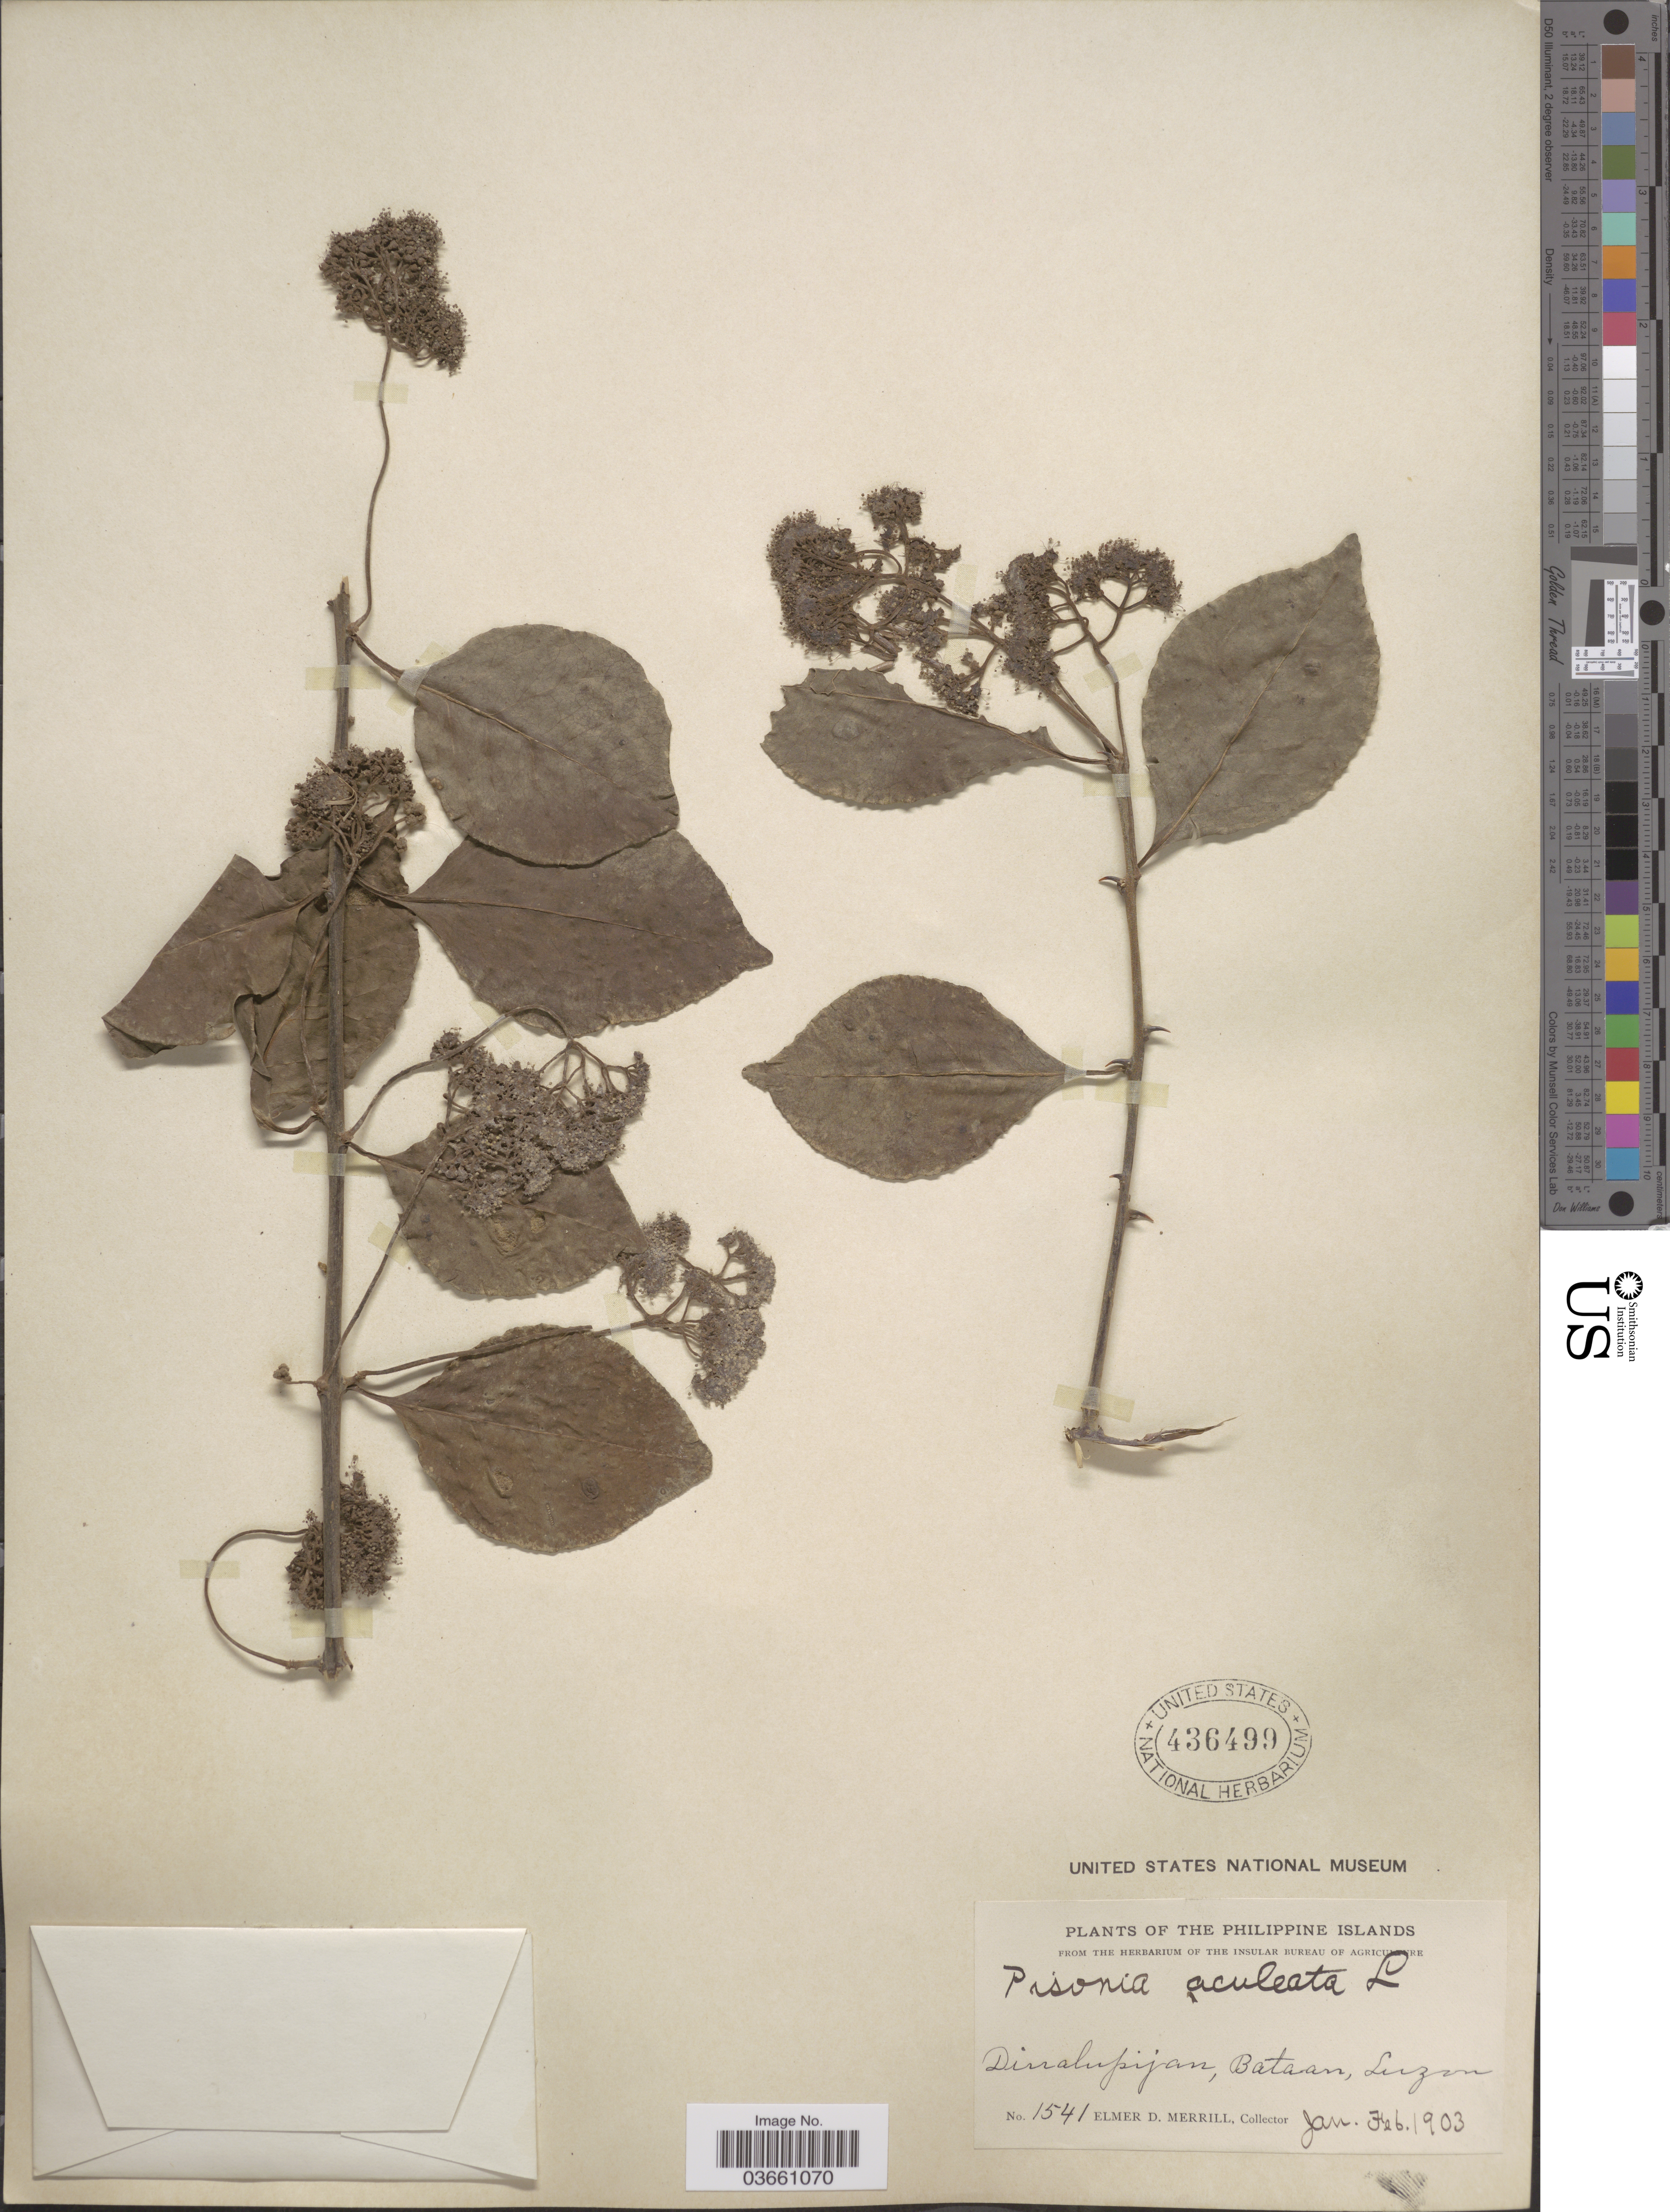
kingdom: Plantae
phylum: Tracheophyta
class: Magnoliopsida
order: Caryophyllales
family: Nyctaginaceae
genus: Pisonia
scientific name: Pisonia aculeata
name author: L.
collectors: E. D. Merrill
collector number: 1541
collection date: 1903-01/1903-02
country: Philippines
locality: Dinalupijan, Bataan, Luzon.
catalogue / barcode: US 436499